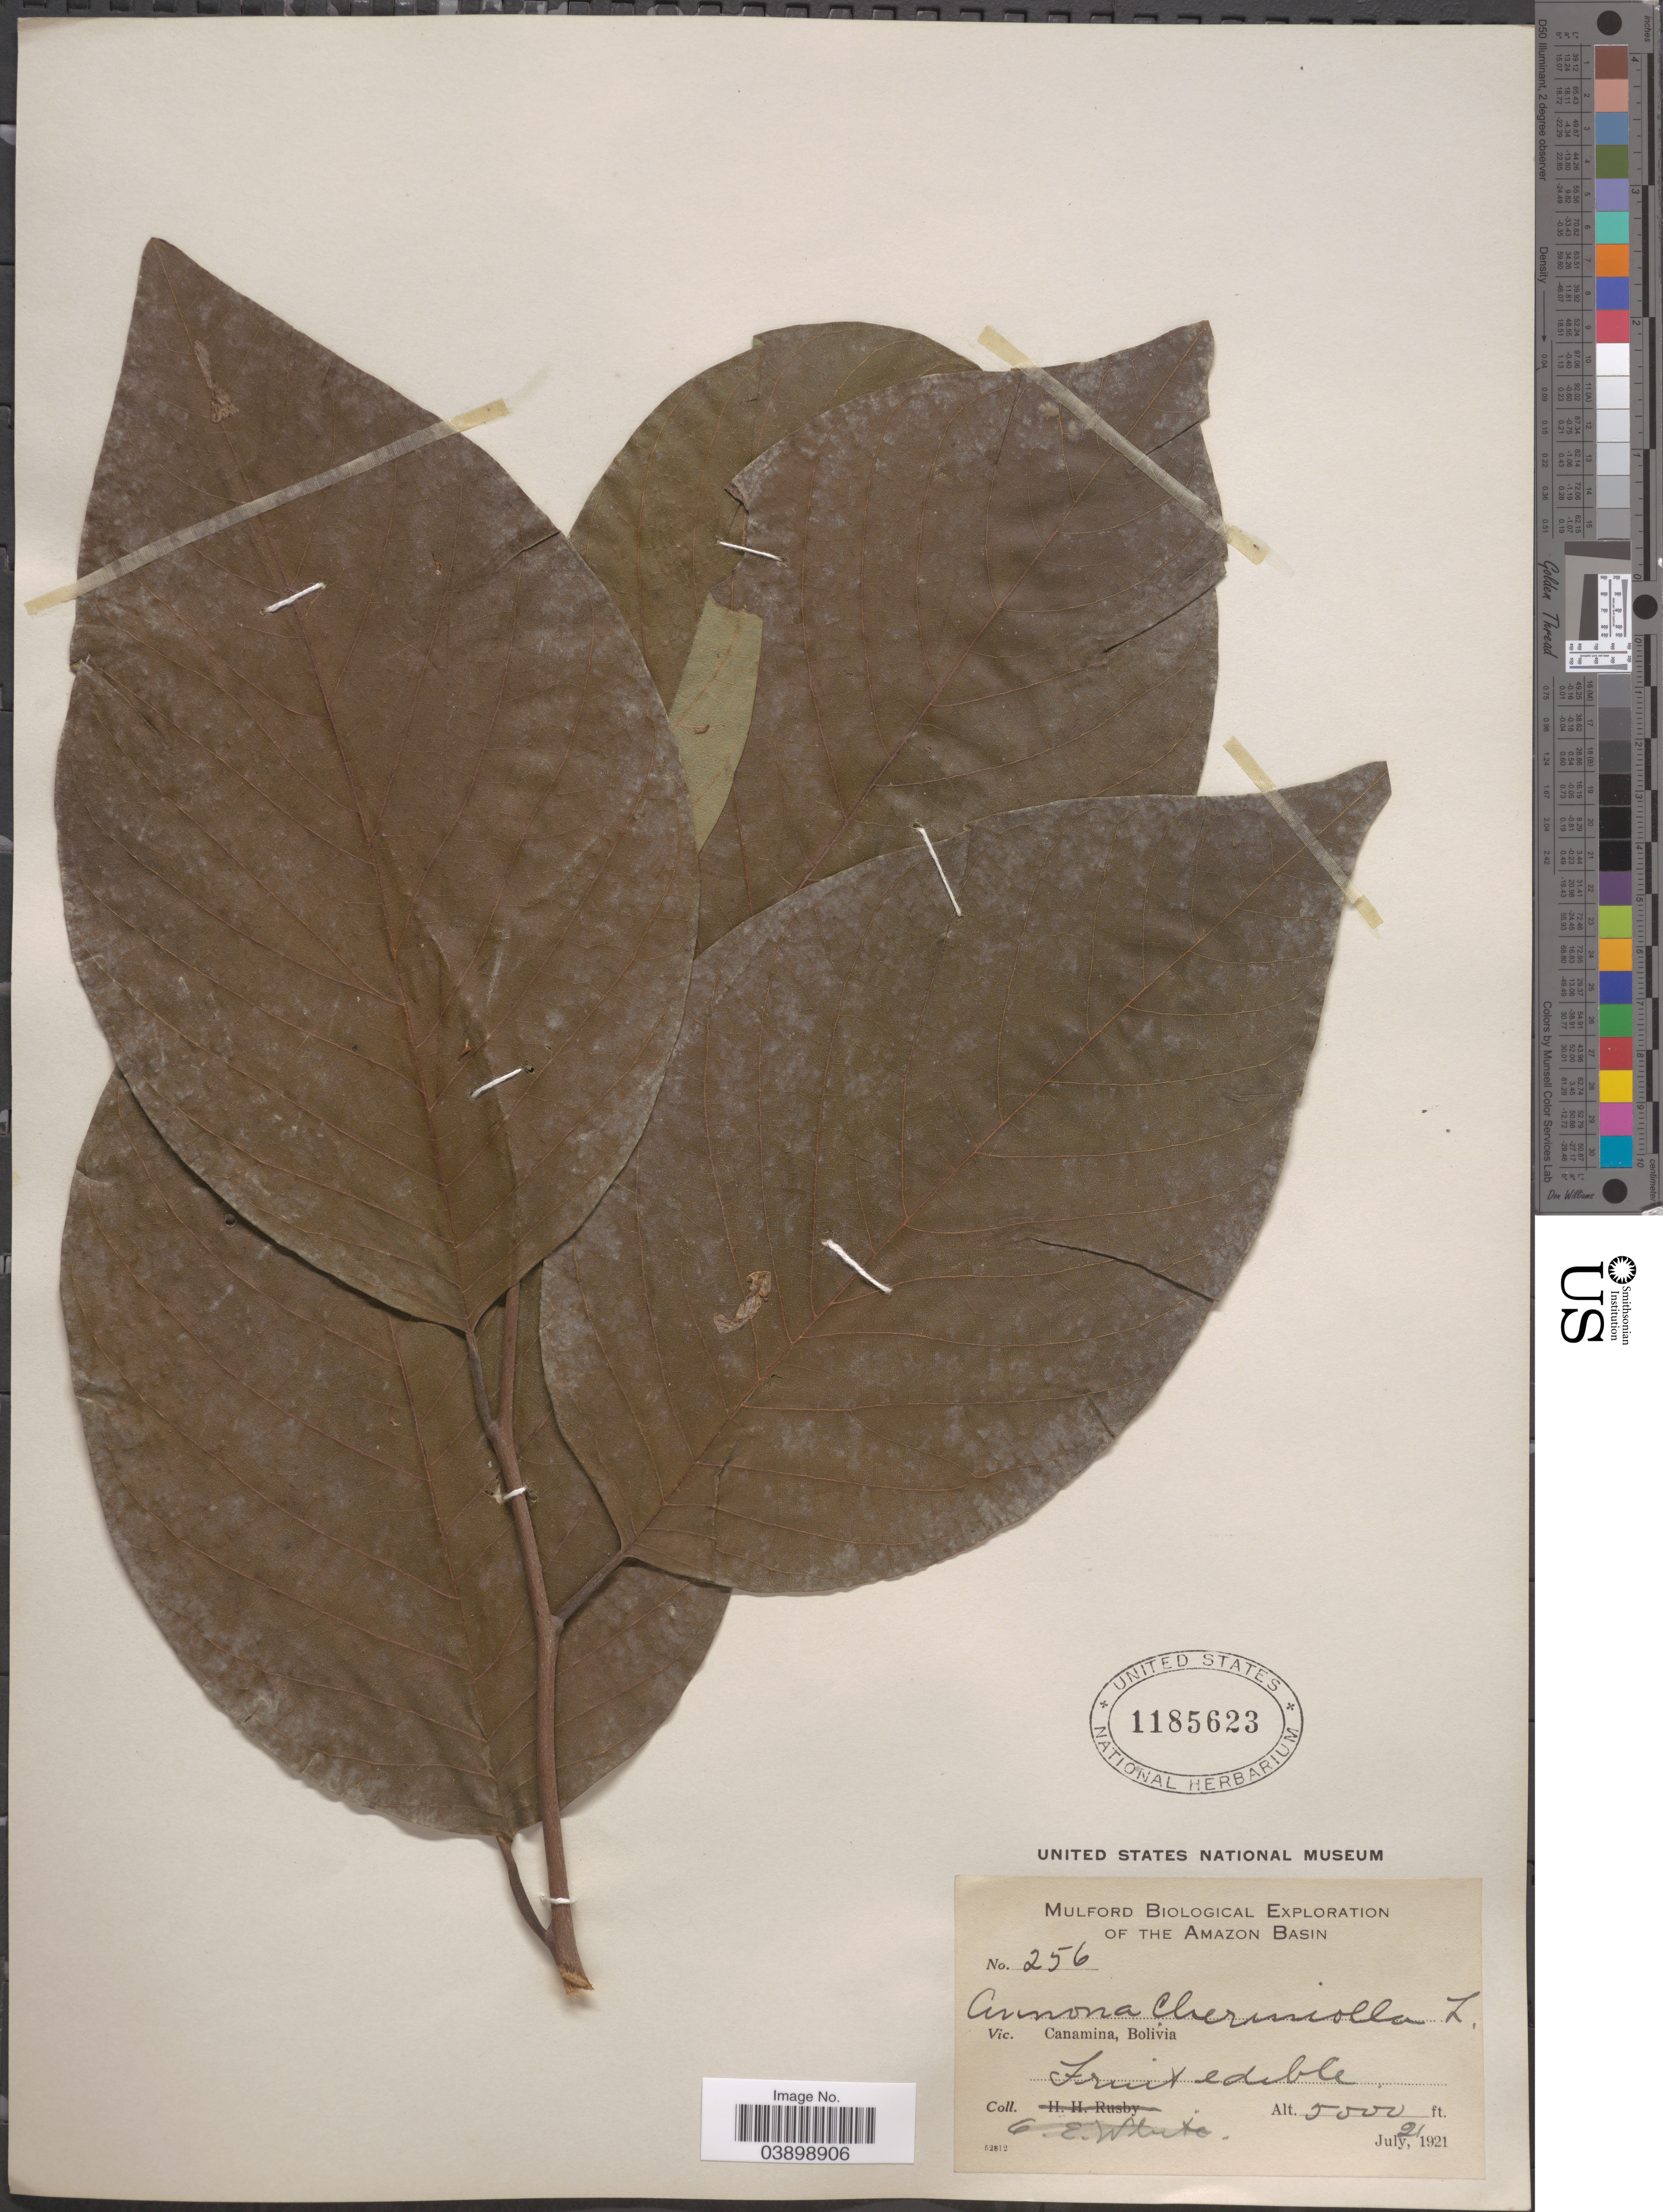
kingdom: Plantae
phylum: Tracheophyta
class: Magnoliopsida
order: Magnoliales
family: Annonaceae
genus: Annona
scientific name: Annona cherimola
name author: Mill.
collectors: O. E. White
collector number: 256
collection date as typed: July 21, 1921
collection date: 1921-07-21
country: Bolivia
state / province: La Paz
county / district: Inquisivi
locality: Cañamina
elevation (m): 1524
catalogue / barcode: US 1185623